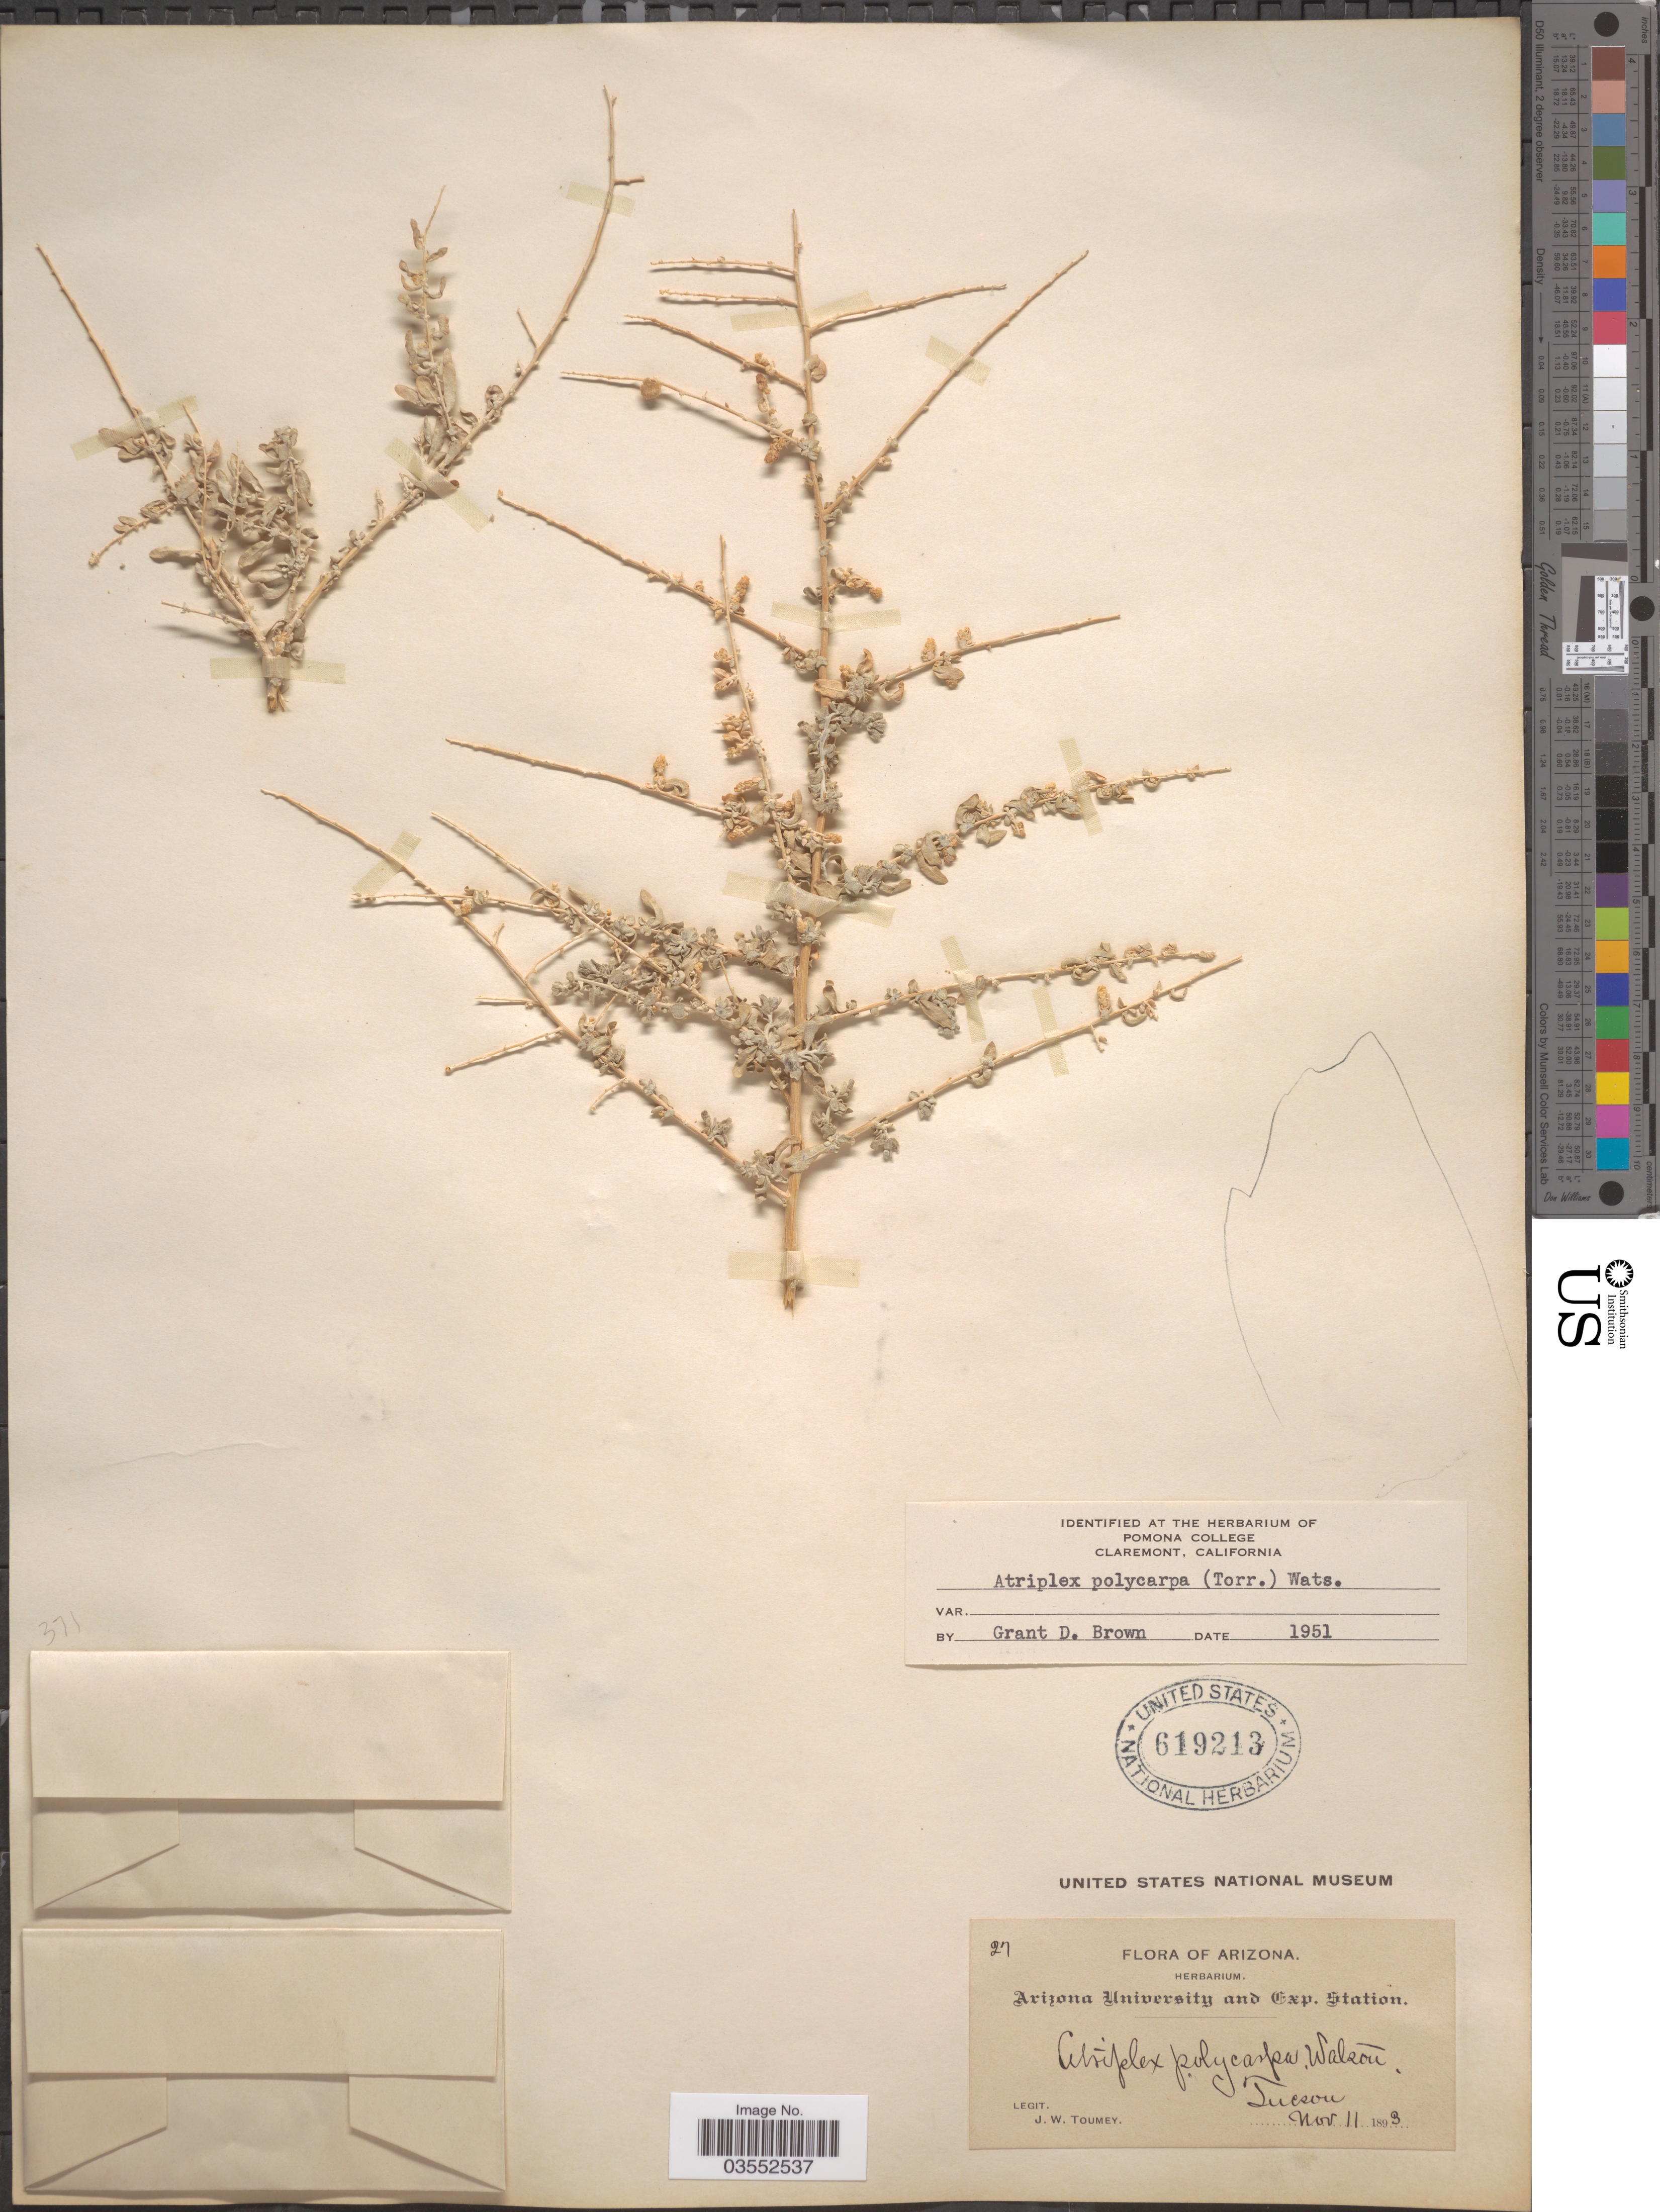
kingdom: Plantae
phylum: Tracheophyta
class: Magnoliopsida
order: Caryophyllales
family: Amaranthaceae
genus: Atriplex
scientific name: Atriplex polycarpa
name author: (Torr.) S. Watson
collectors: J. W. Toumey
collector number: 27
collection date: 1893-11-11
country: United States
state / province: Arizona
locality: Tucson.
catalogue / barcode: US 619213